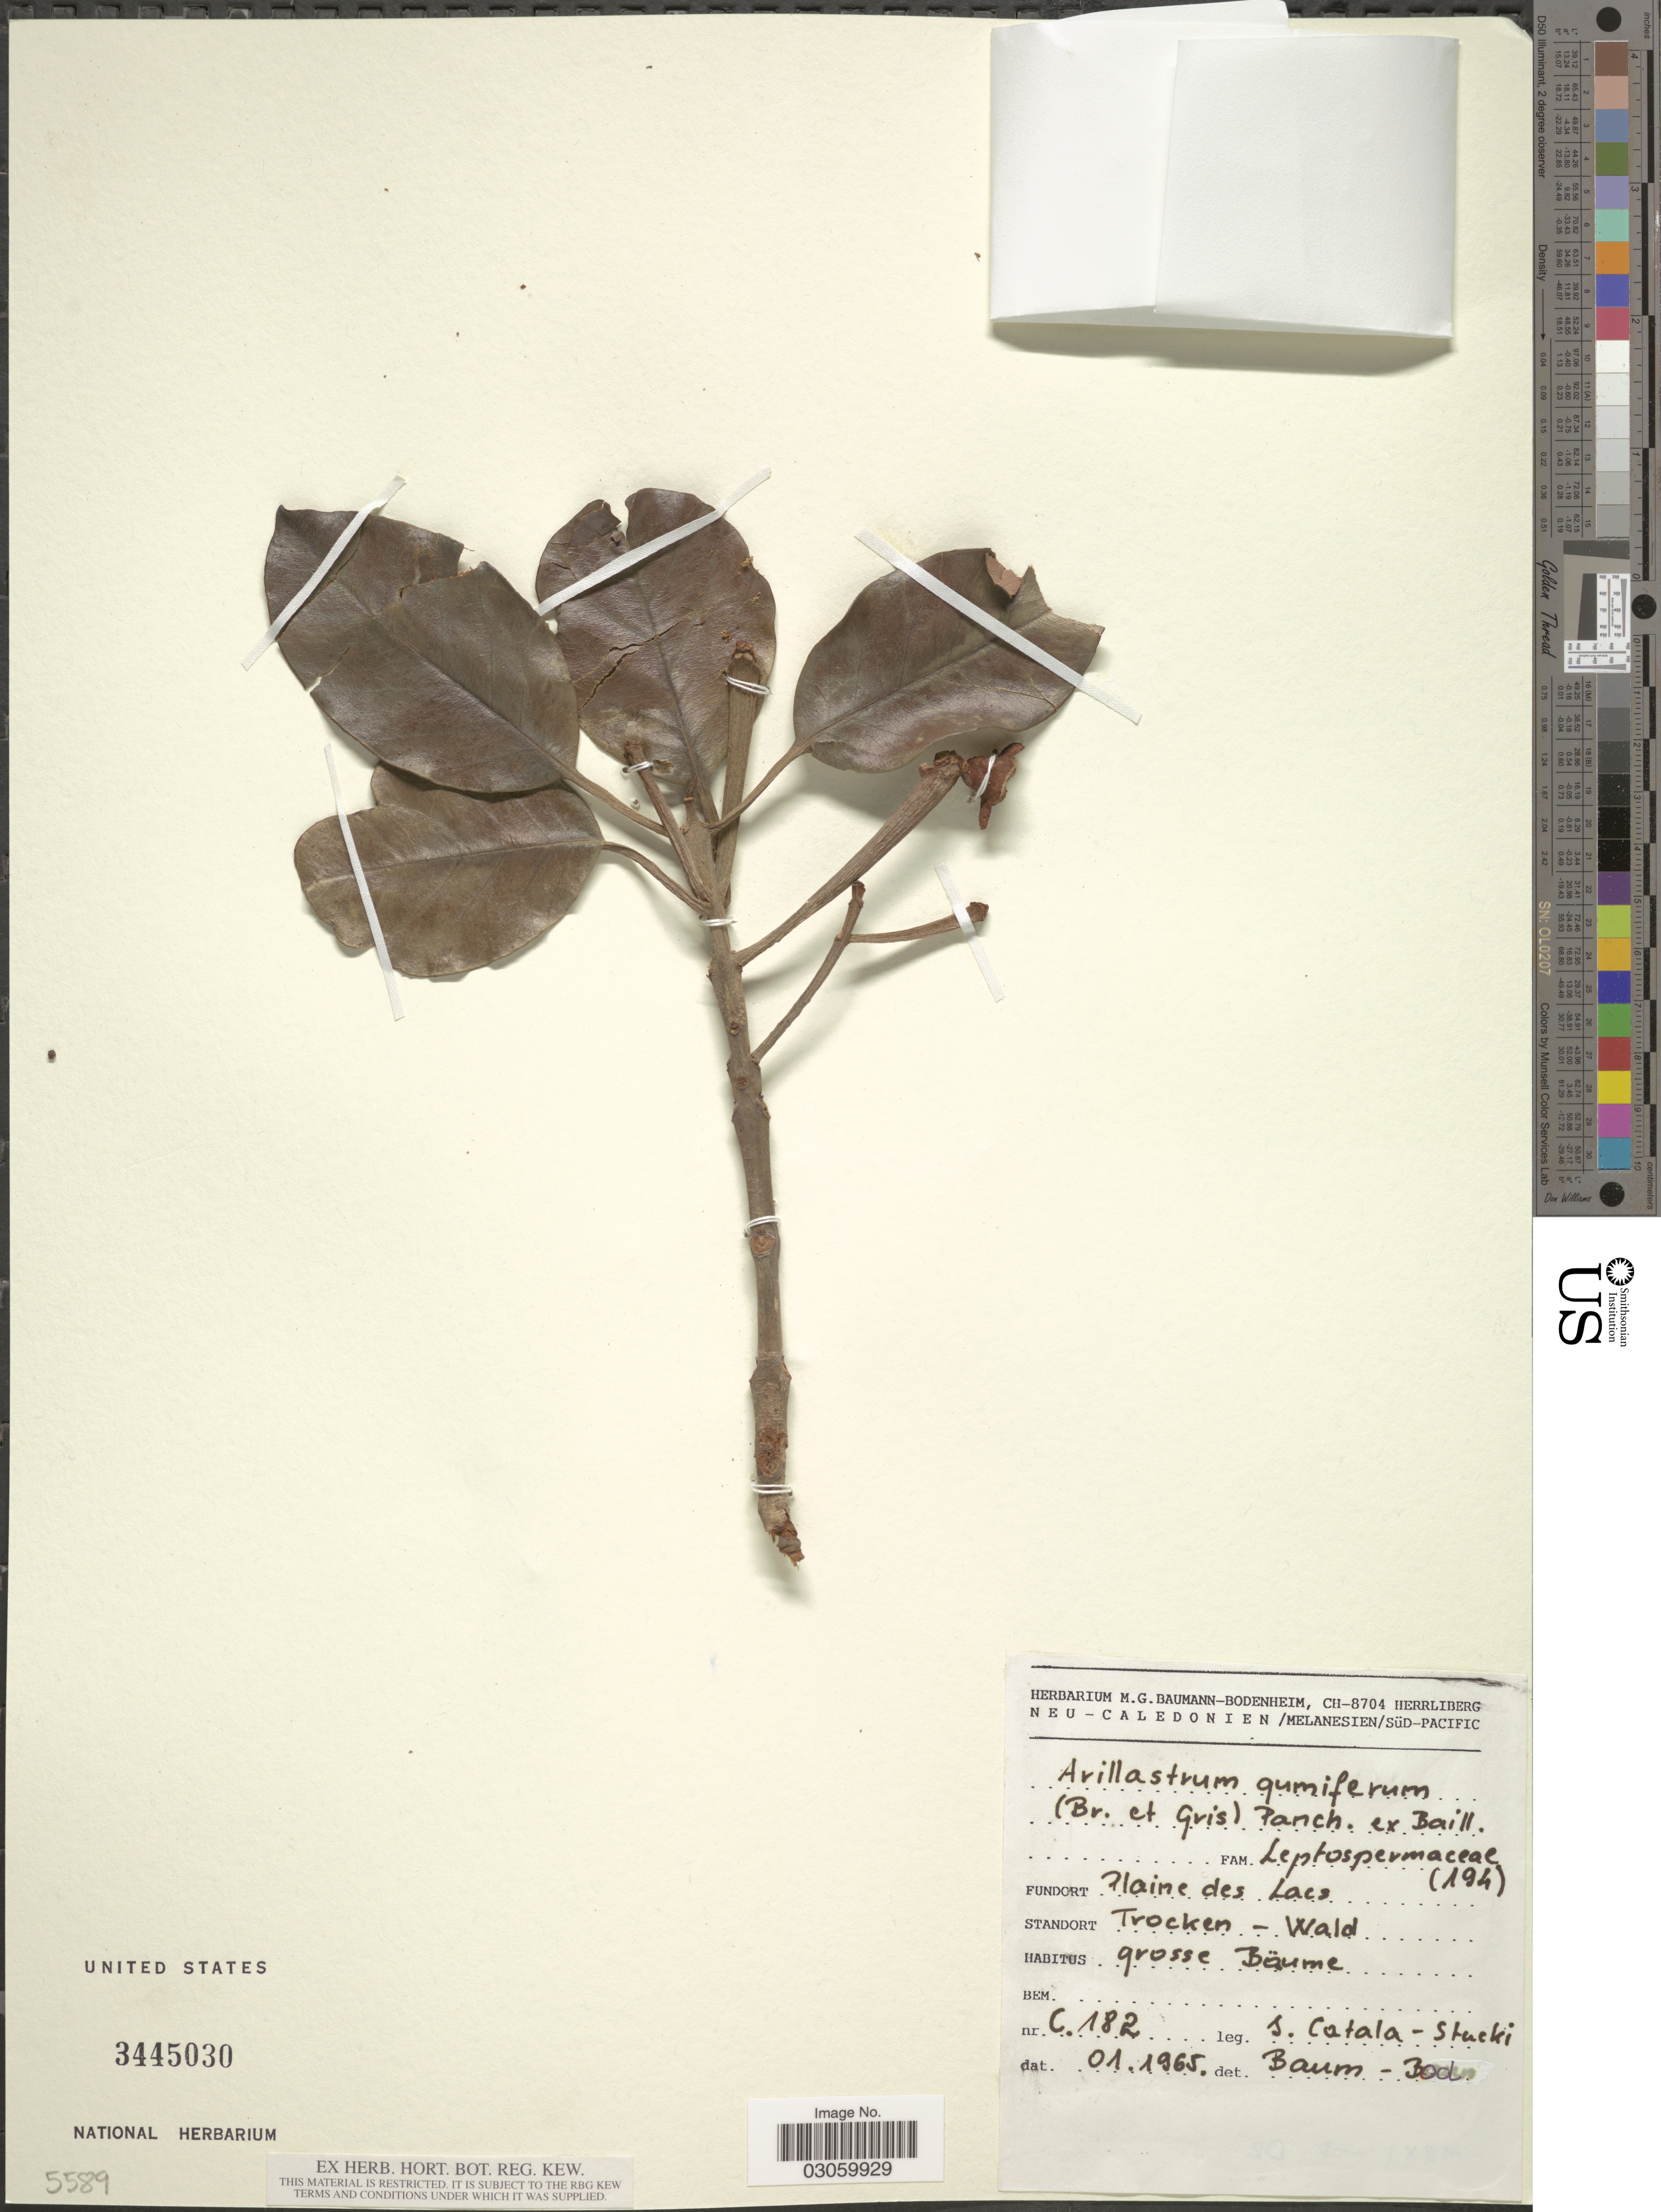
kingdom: Plantae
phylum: Tracheophyta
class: Magnoliopsida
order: Myrtales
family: Myrtaceae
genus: Arillastrum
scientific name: Arillastrum gummiferum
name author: (Brongn. & Gris) Pancher ex Baill.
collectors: J. Catala-Stucki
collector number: C182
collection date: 1965-01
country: New Caledonia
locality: Plaine des Lacs.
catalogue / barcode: US 3445030